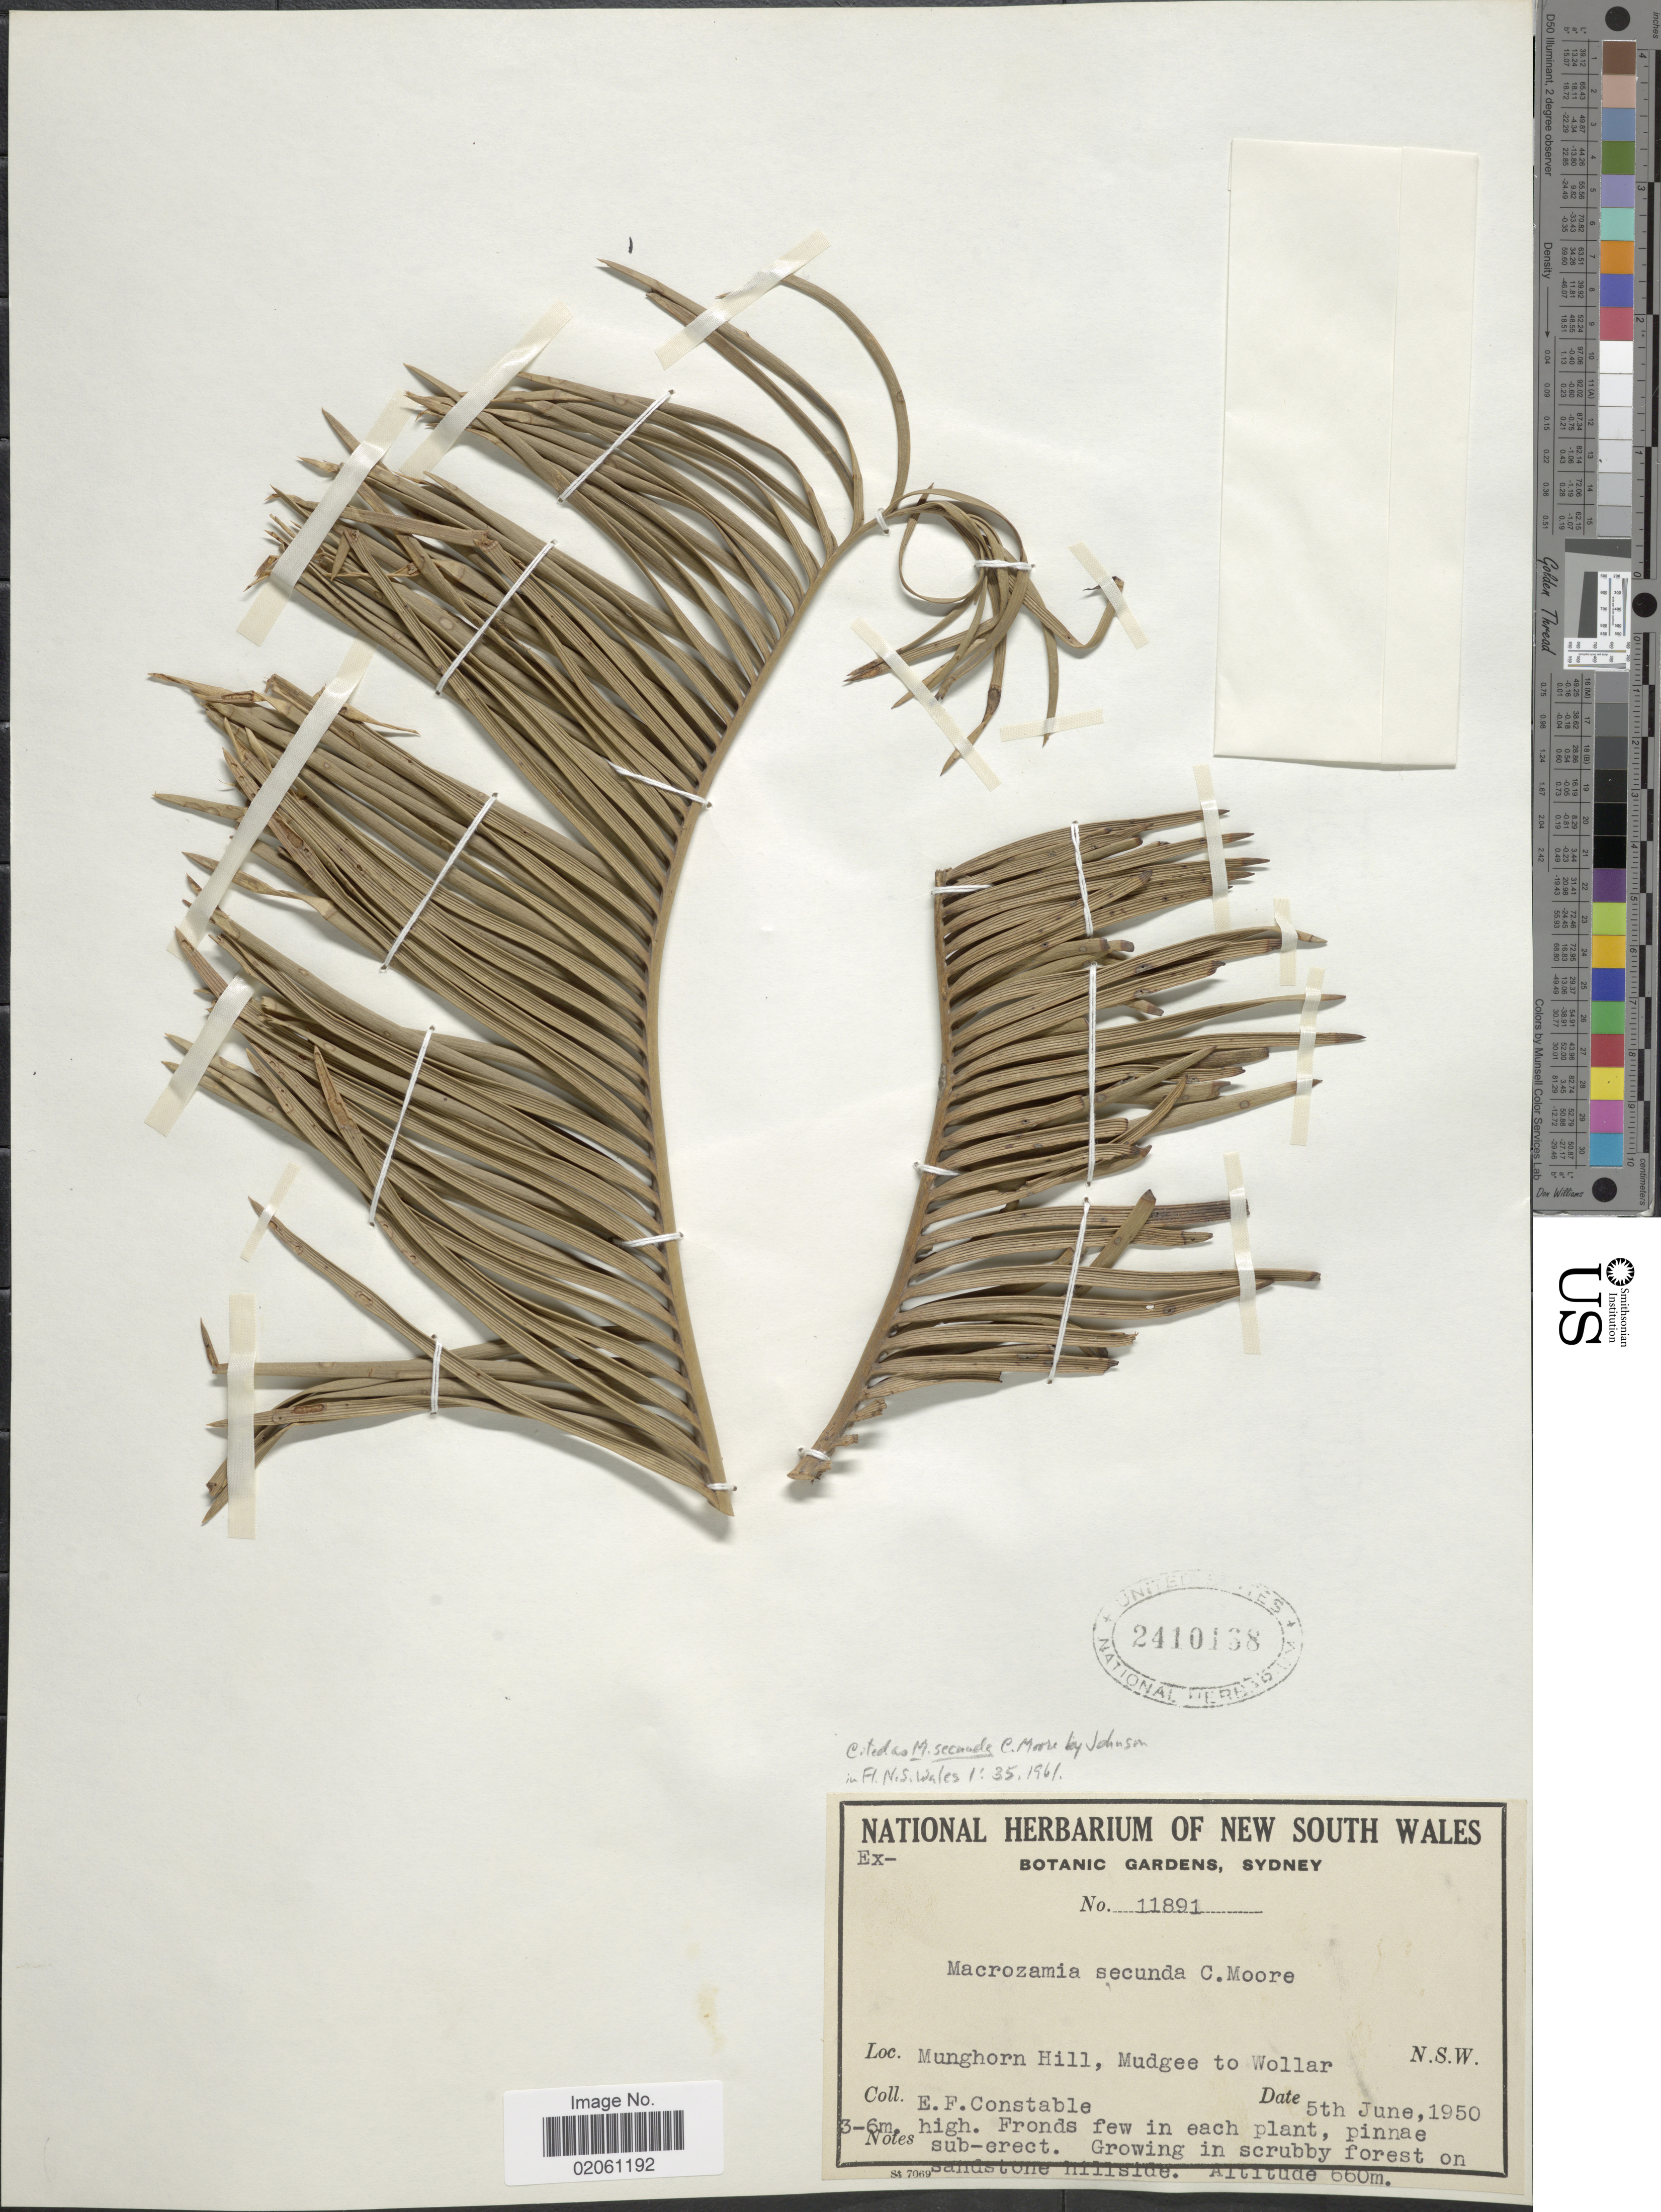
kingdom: Plantae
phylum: Tracheophyta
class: Cycadopsida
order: Cycadales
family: Zamiaceae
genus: Macrozamia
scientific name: Macrozamia secunda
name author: C. Moore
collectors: E. F. Constable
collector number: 11891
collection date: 1950-06-05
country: Australia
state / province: New South Wales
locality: Munghorn Hill, Mudgee to Wollar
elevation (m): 660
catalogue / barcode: US 2410188